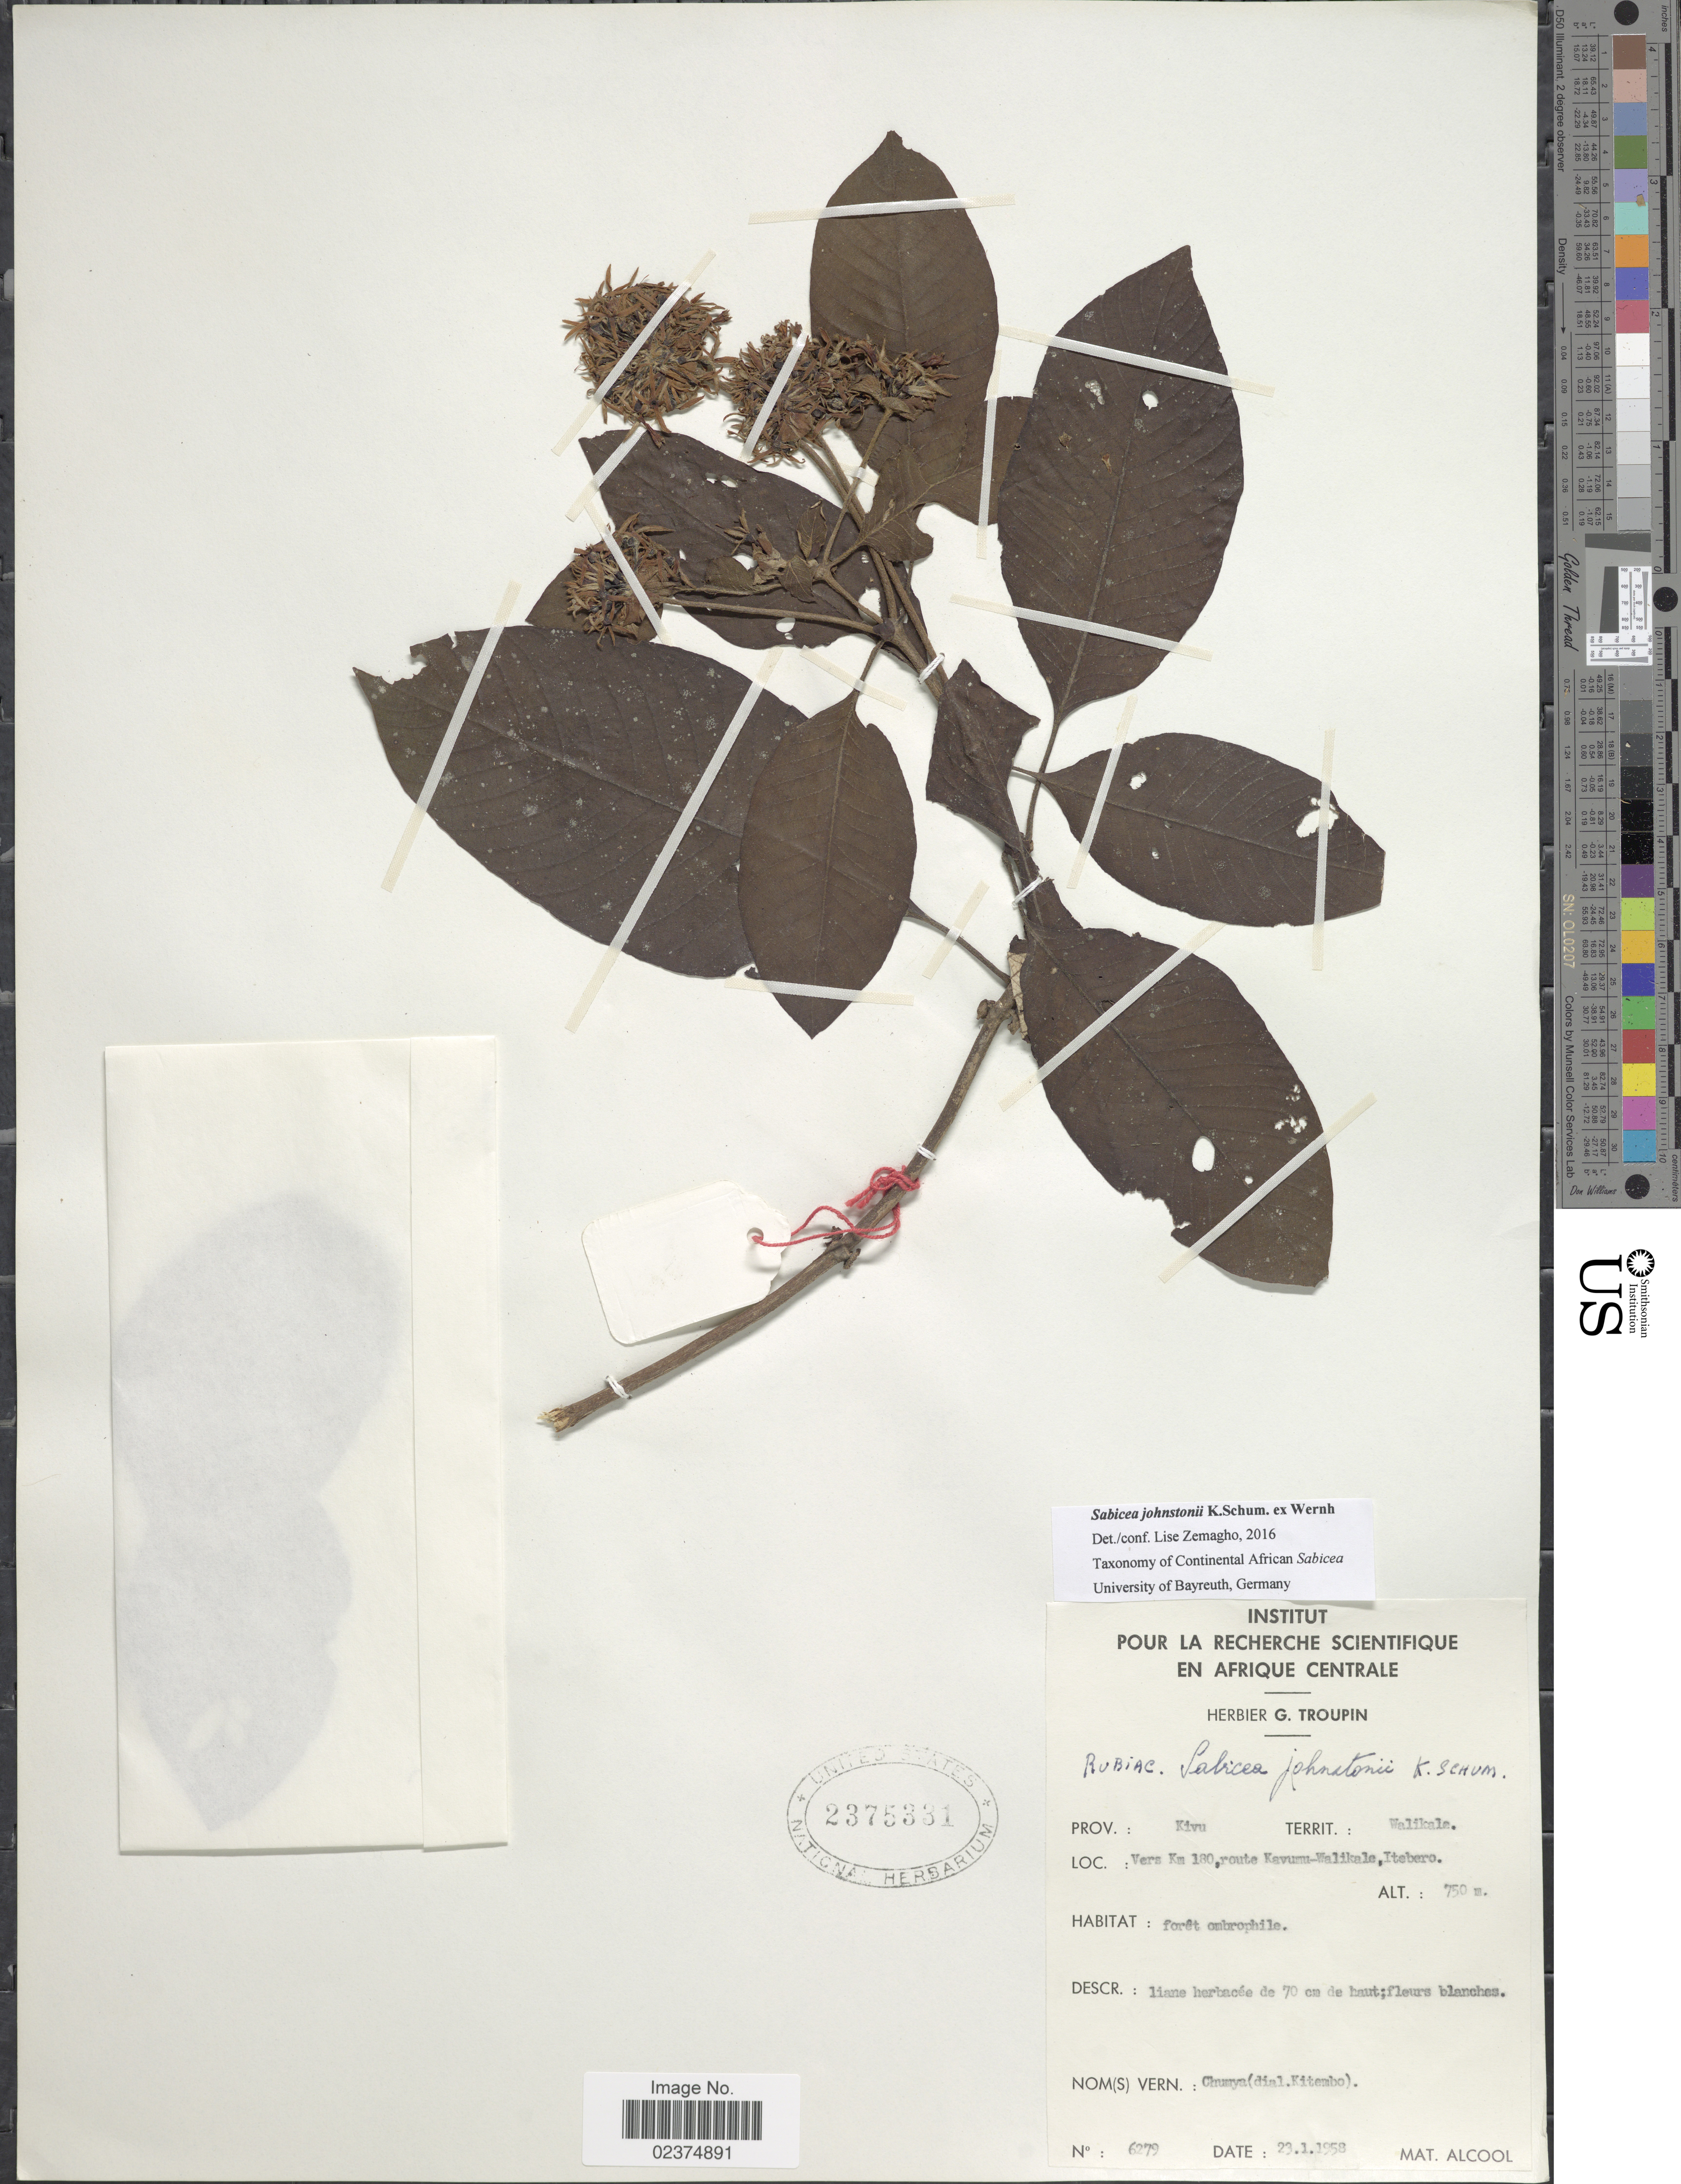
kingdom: Plantae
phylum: Tracheophyta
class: Magnoliopsida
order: Gentianales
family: Rubiaceae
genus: Sabicea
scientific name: Sabicea johnstonii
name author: K. Schum. ex Wernham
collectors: M. Alcool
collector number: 6279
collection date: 1958-01-23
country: Congo, Democratic Republic of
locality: Prov. Kivu, Territ.: Walikala. Vers Km 130, route Kavum-Walikala, Itebero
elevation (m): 750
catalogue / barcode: US 2375331